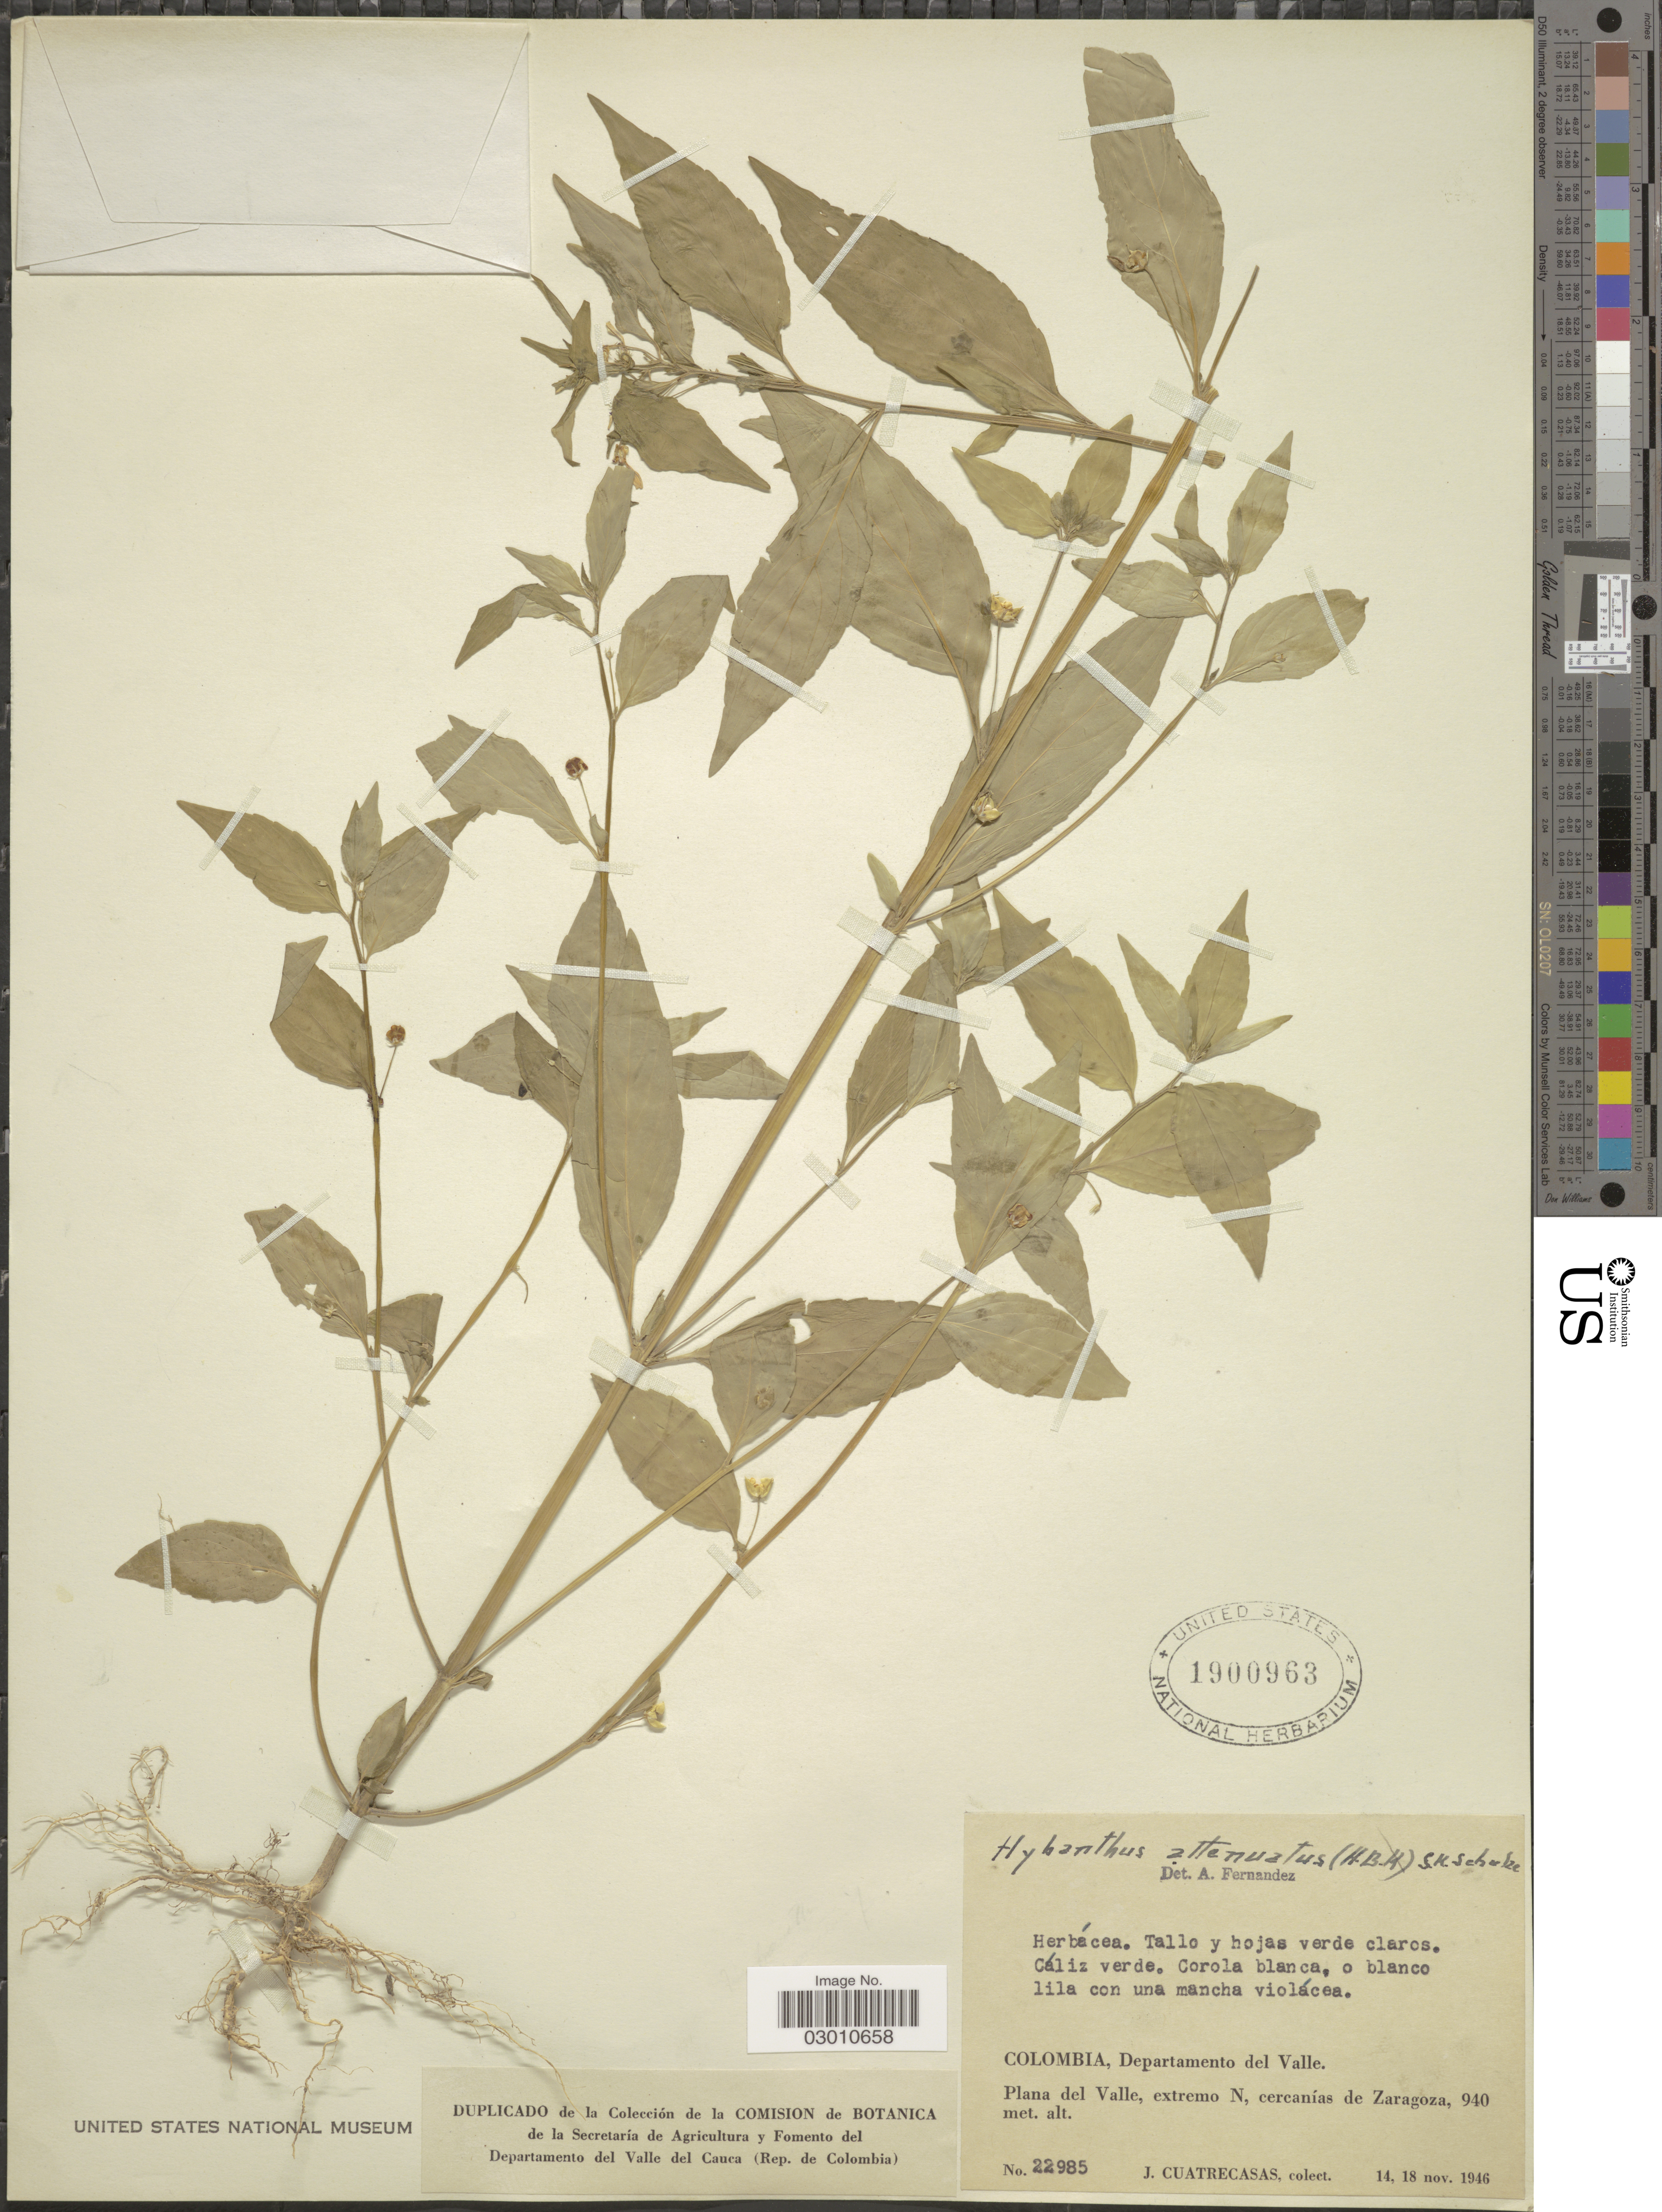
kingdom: Plantae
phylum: Tracheophyta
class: Magnoliopsida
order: Malpighiales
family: Violaceae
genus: Pombalia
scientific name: Pombalia attenuata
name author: (Humb. & Bonpl. ex Willd.) Paula-Souza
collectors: J. Cuatrecasas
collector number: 22985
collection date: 1946-11-14/1946-11-18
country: Colombia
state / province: Valle del Cauca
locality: Departamento del Valle. Plana del Valle, extremo N, cercanías de Zaragoza.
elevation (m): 940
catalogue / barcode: US 1900963